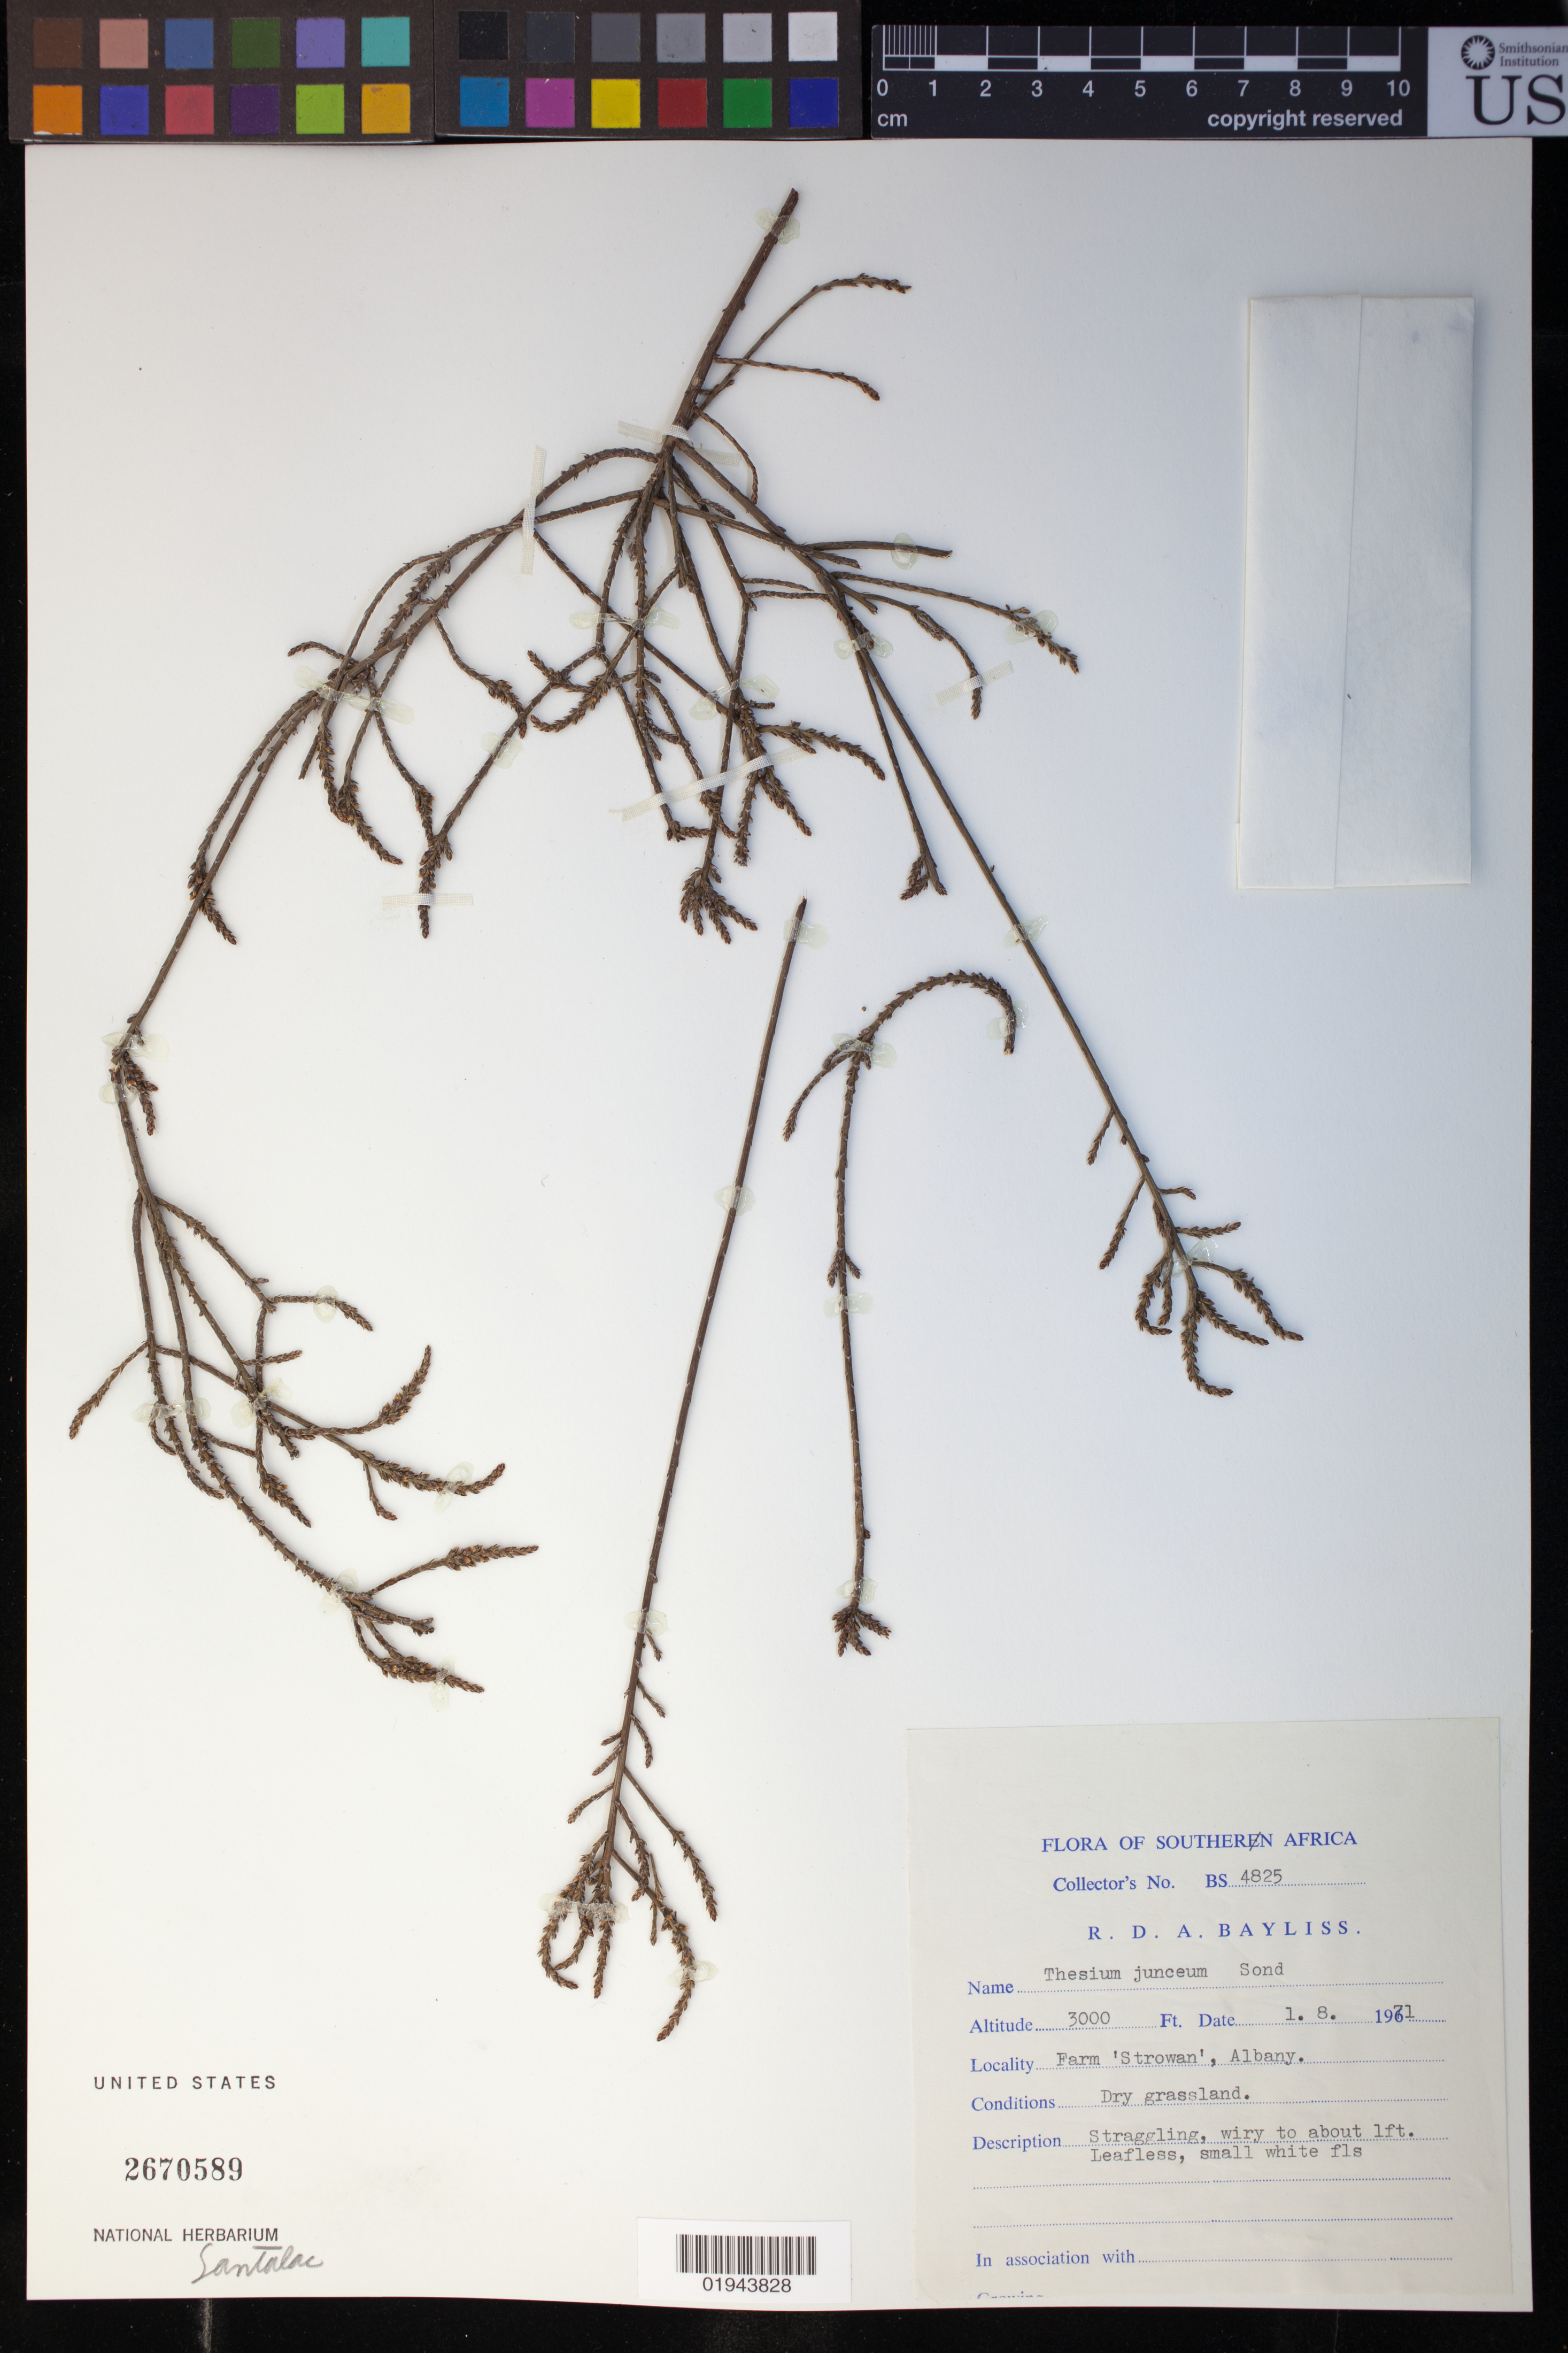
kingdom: Plantae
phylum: Tracheophyta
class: Magnoliopsida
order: Santalales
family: Thesiaceae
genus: Thesium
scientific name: Thesium junceum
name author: Bernh. ex Krauss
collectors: R. Bayliss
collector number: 4825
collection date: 1971-08-01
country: South Africa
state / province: Eastern Cape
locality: Farm 'Strowan', Albany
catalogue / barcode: US 2670589